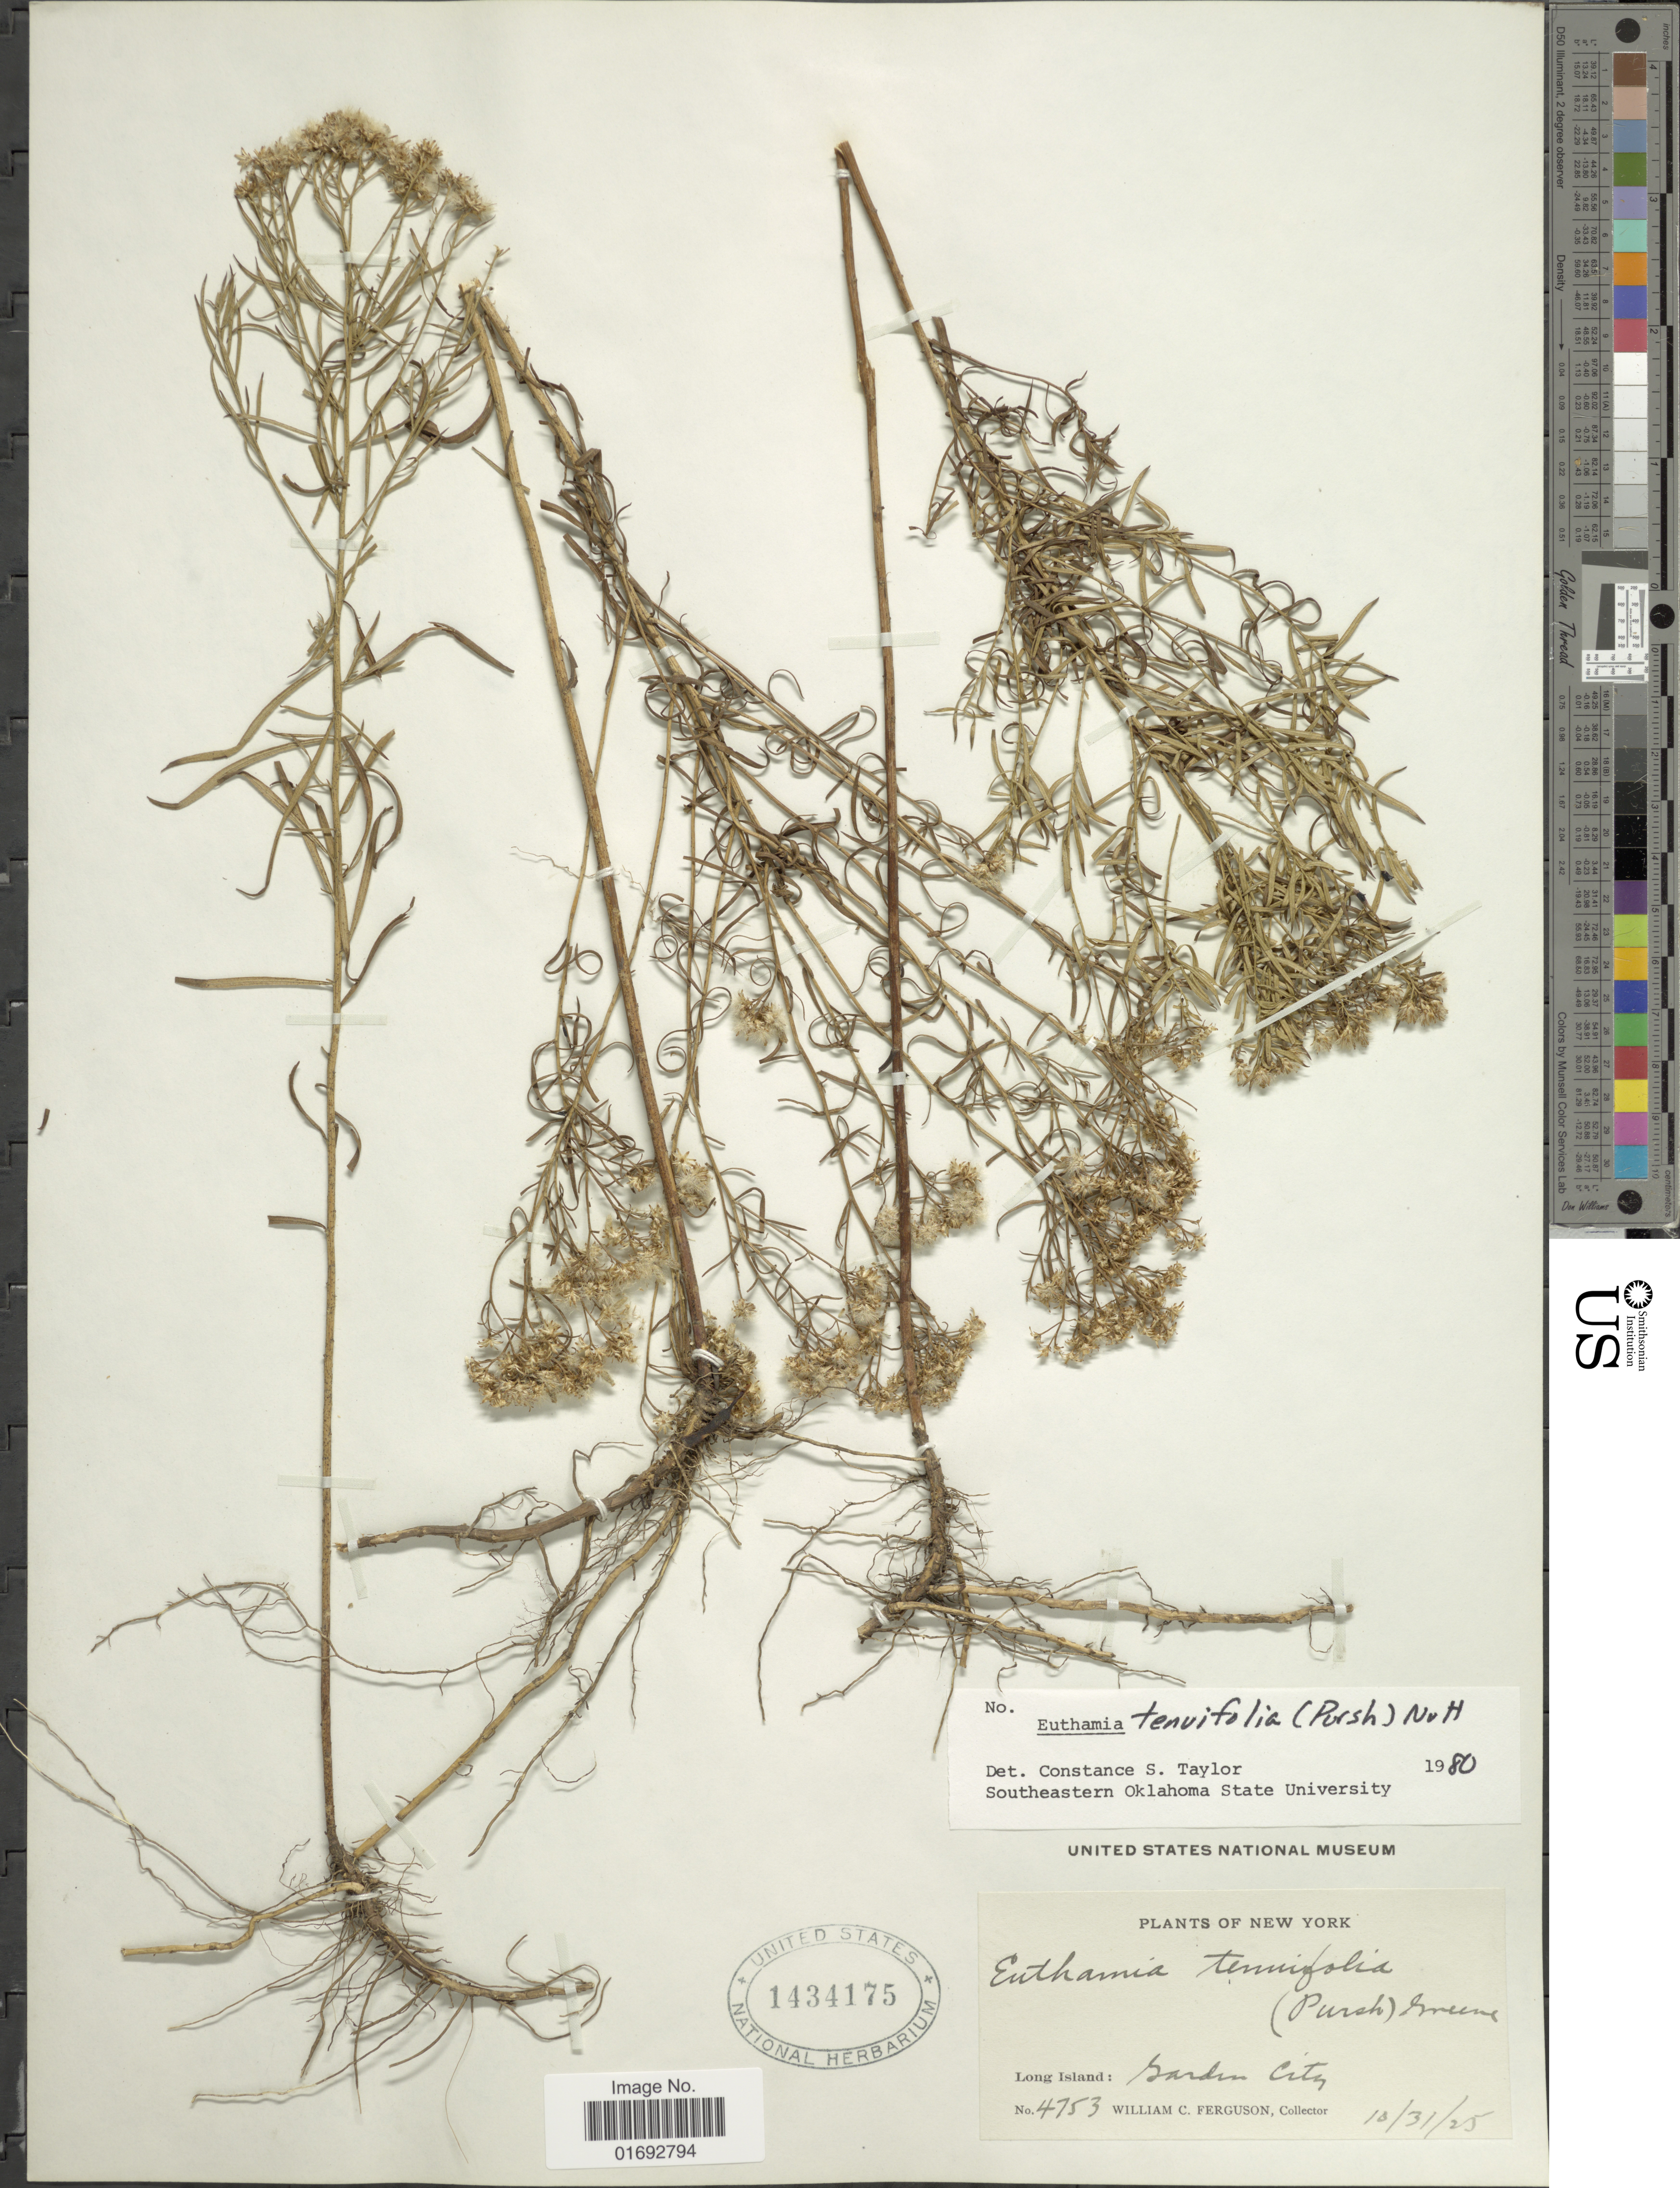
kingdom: Plantae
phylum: Tracheophyta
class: Magnoliopsida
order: Asterales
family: Asteraceae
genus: Euthamia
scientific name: Euthamia tenuifolia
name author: (Pursh) Nutt.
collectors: W. Ferguson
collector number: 4753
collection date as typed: Transcribed d/m/y: 31/10/25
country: United States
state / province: New York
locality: Long Island, Garden City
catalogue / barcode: US 1434175